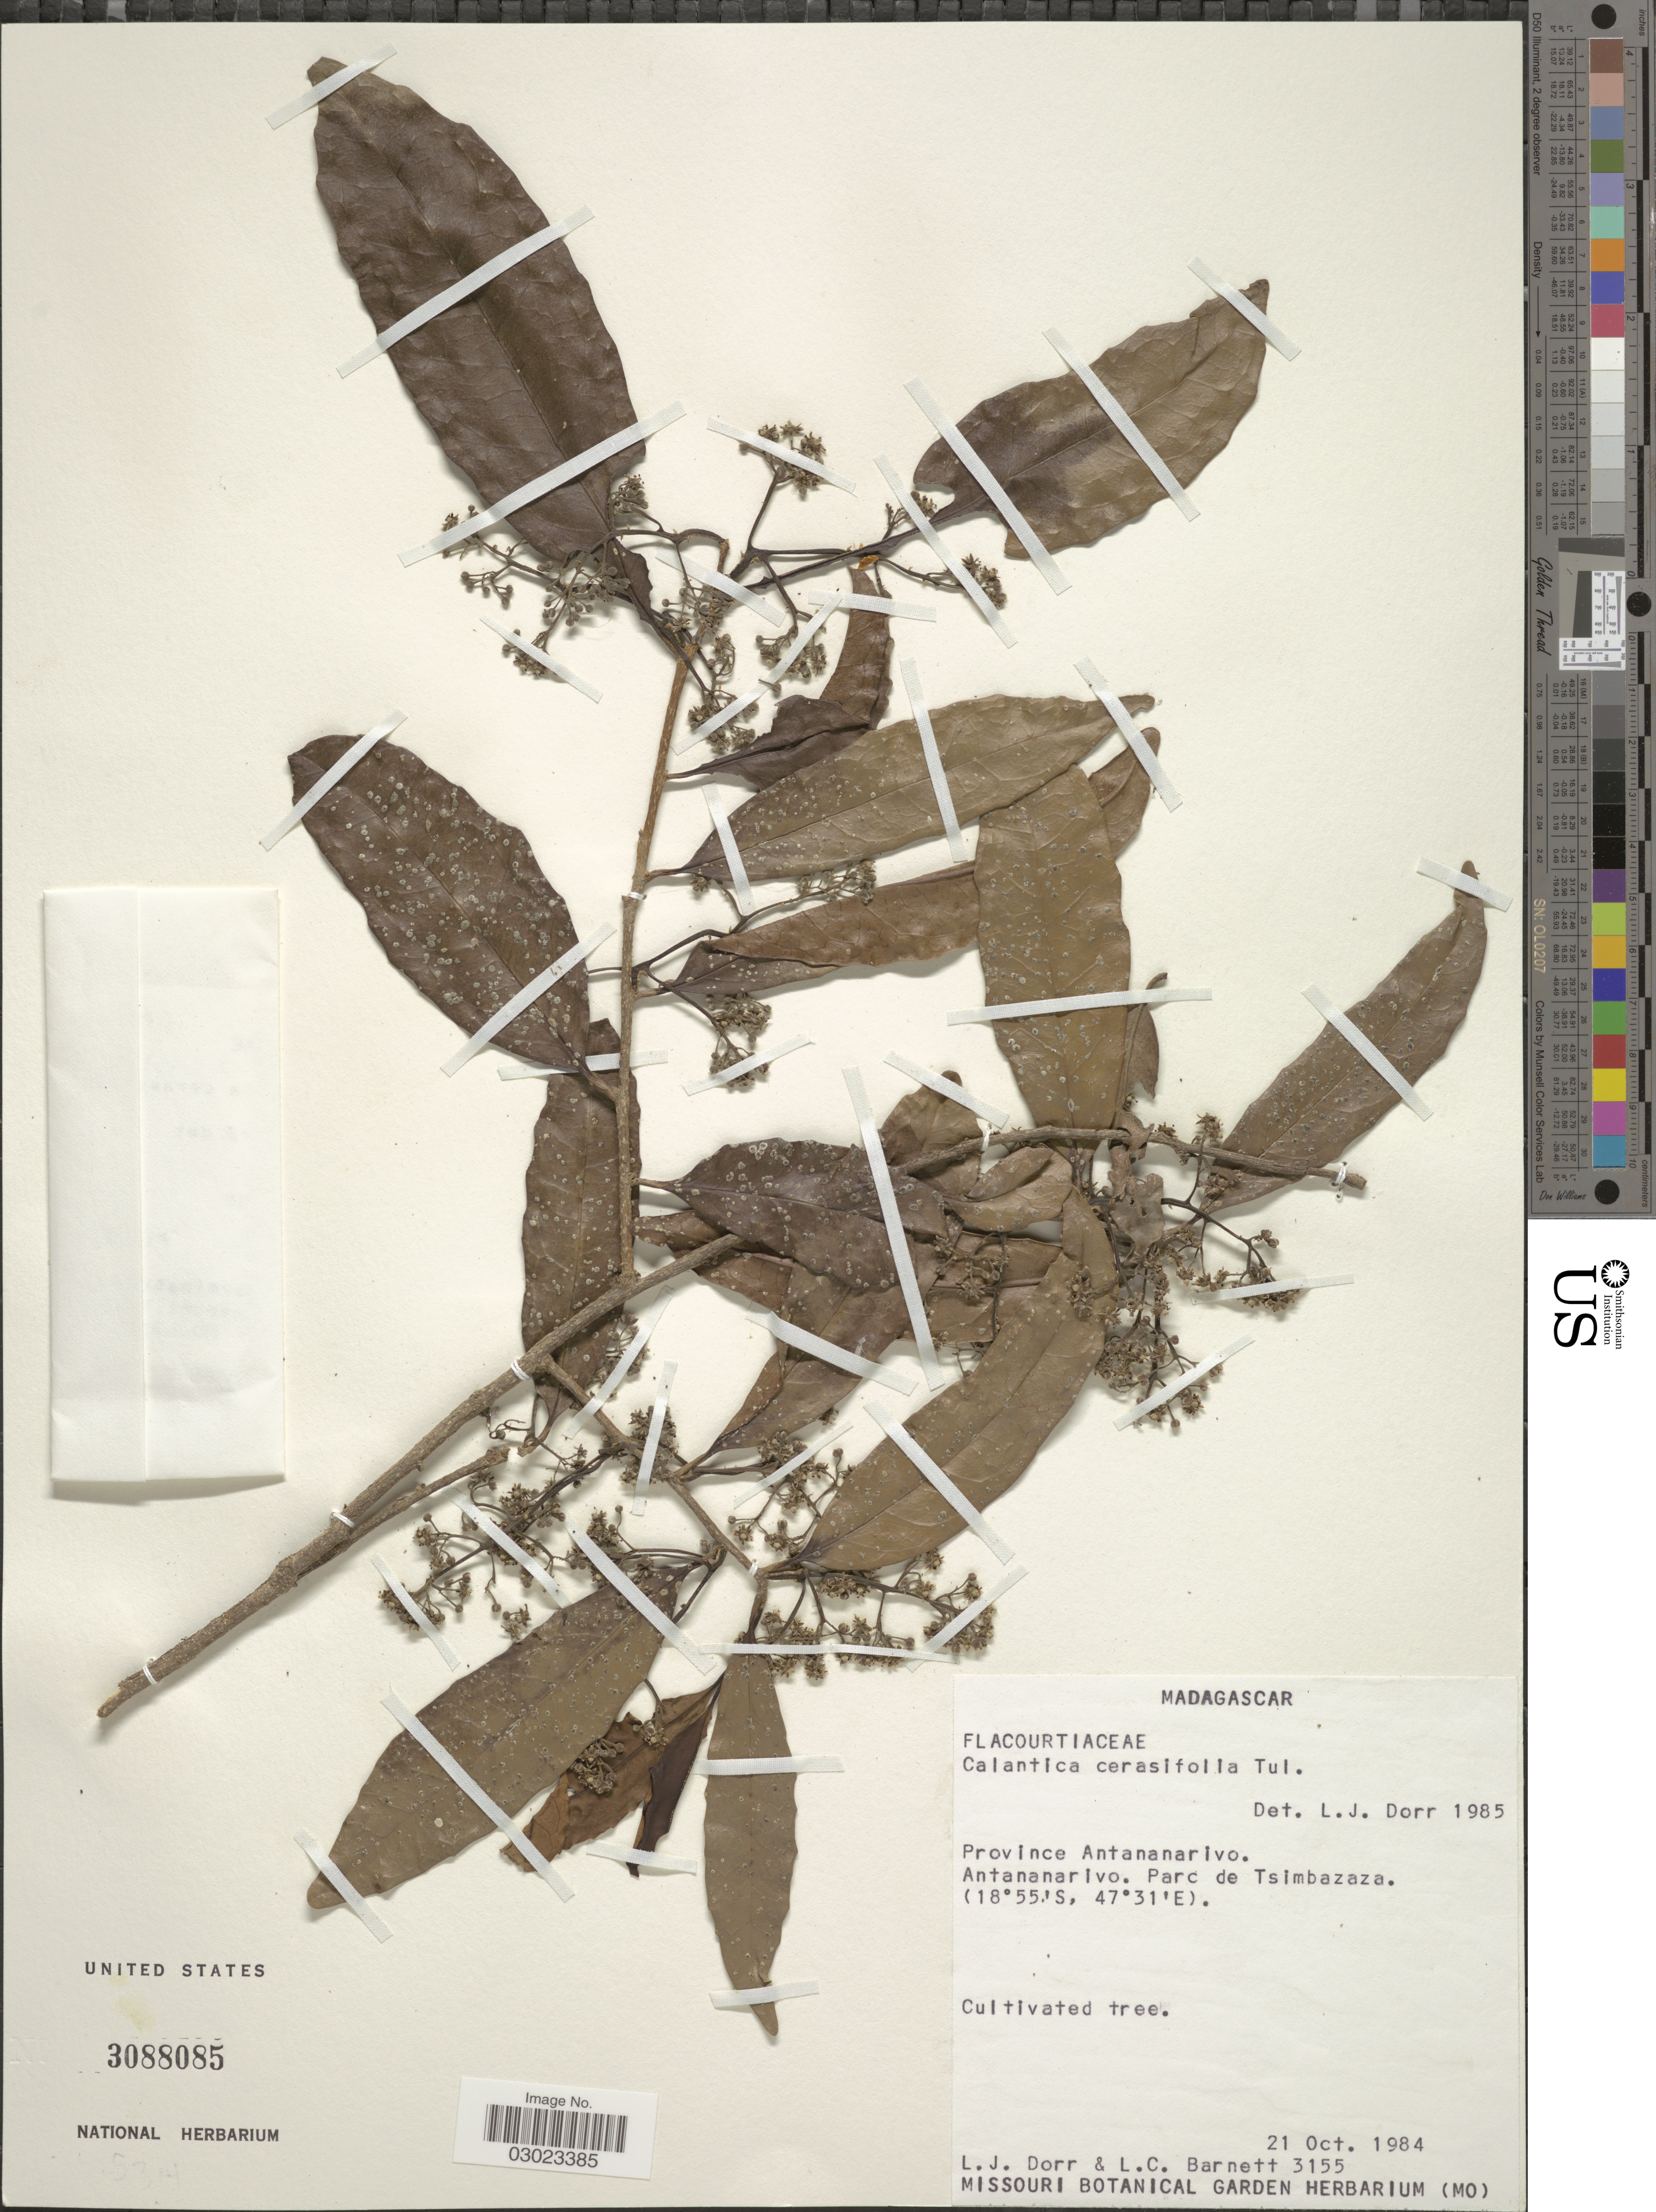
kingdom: Plantae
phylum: Tracheophyta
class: Magnoliopsida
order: Malpighiales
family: Salicaceae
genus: Calantica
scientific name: Calantica cerasifolia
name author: (Vent.) Tul.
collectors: L. J. Dorr & L. C. Barnett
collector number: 3155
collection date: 1984-10-21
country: Madagascar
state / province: Analamanga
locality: Antananarivo. Parc de Tsimbazaza.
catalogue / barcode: US 3088085